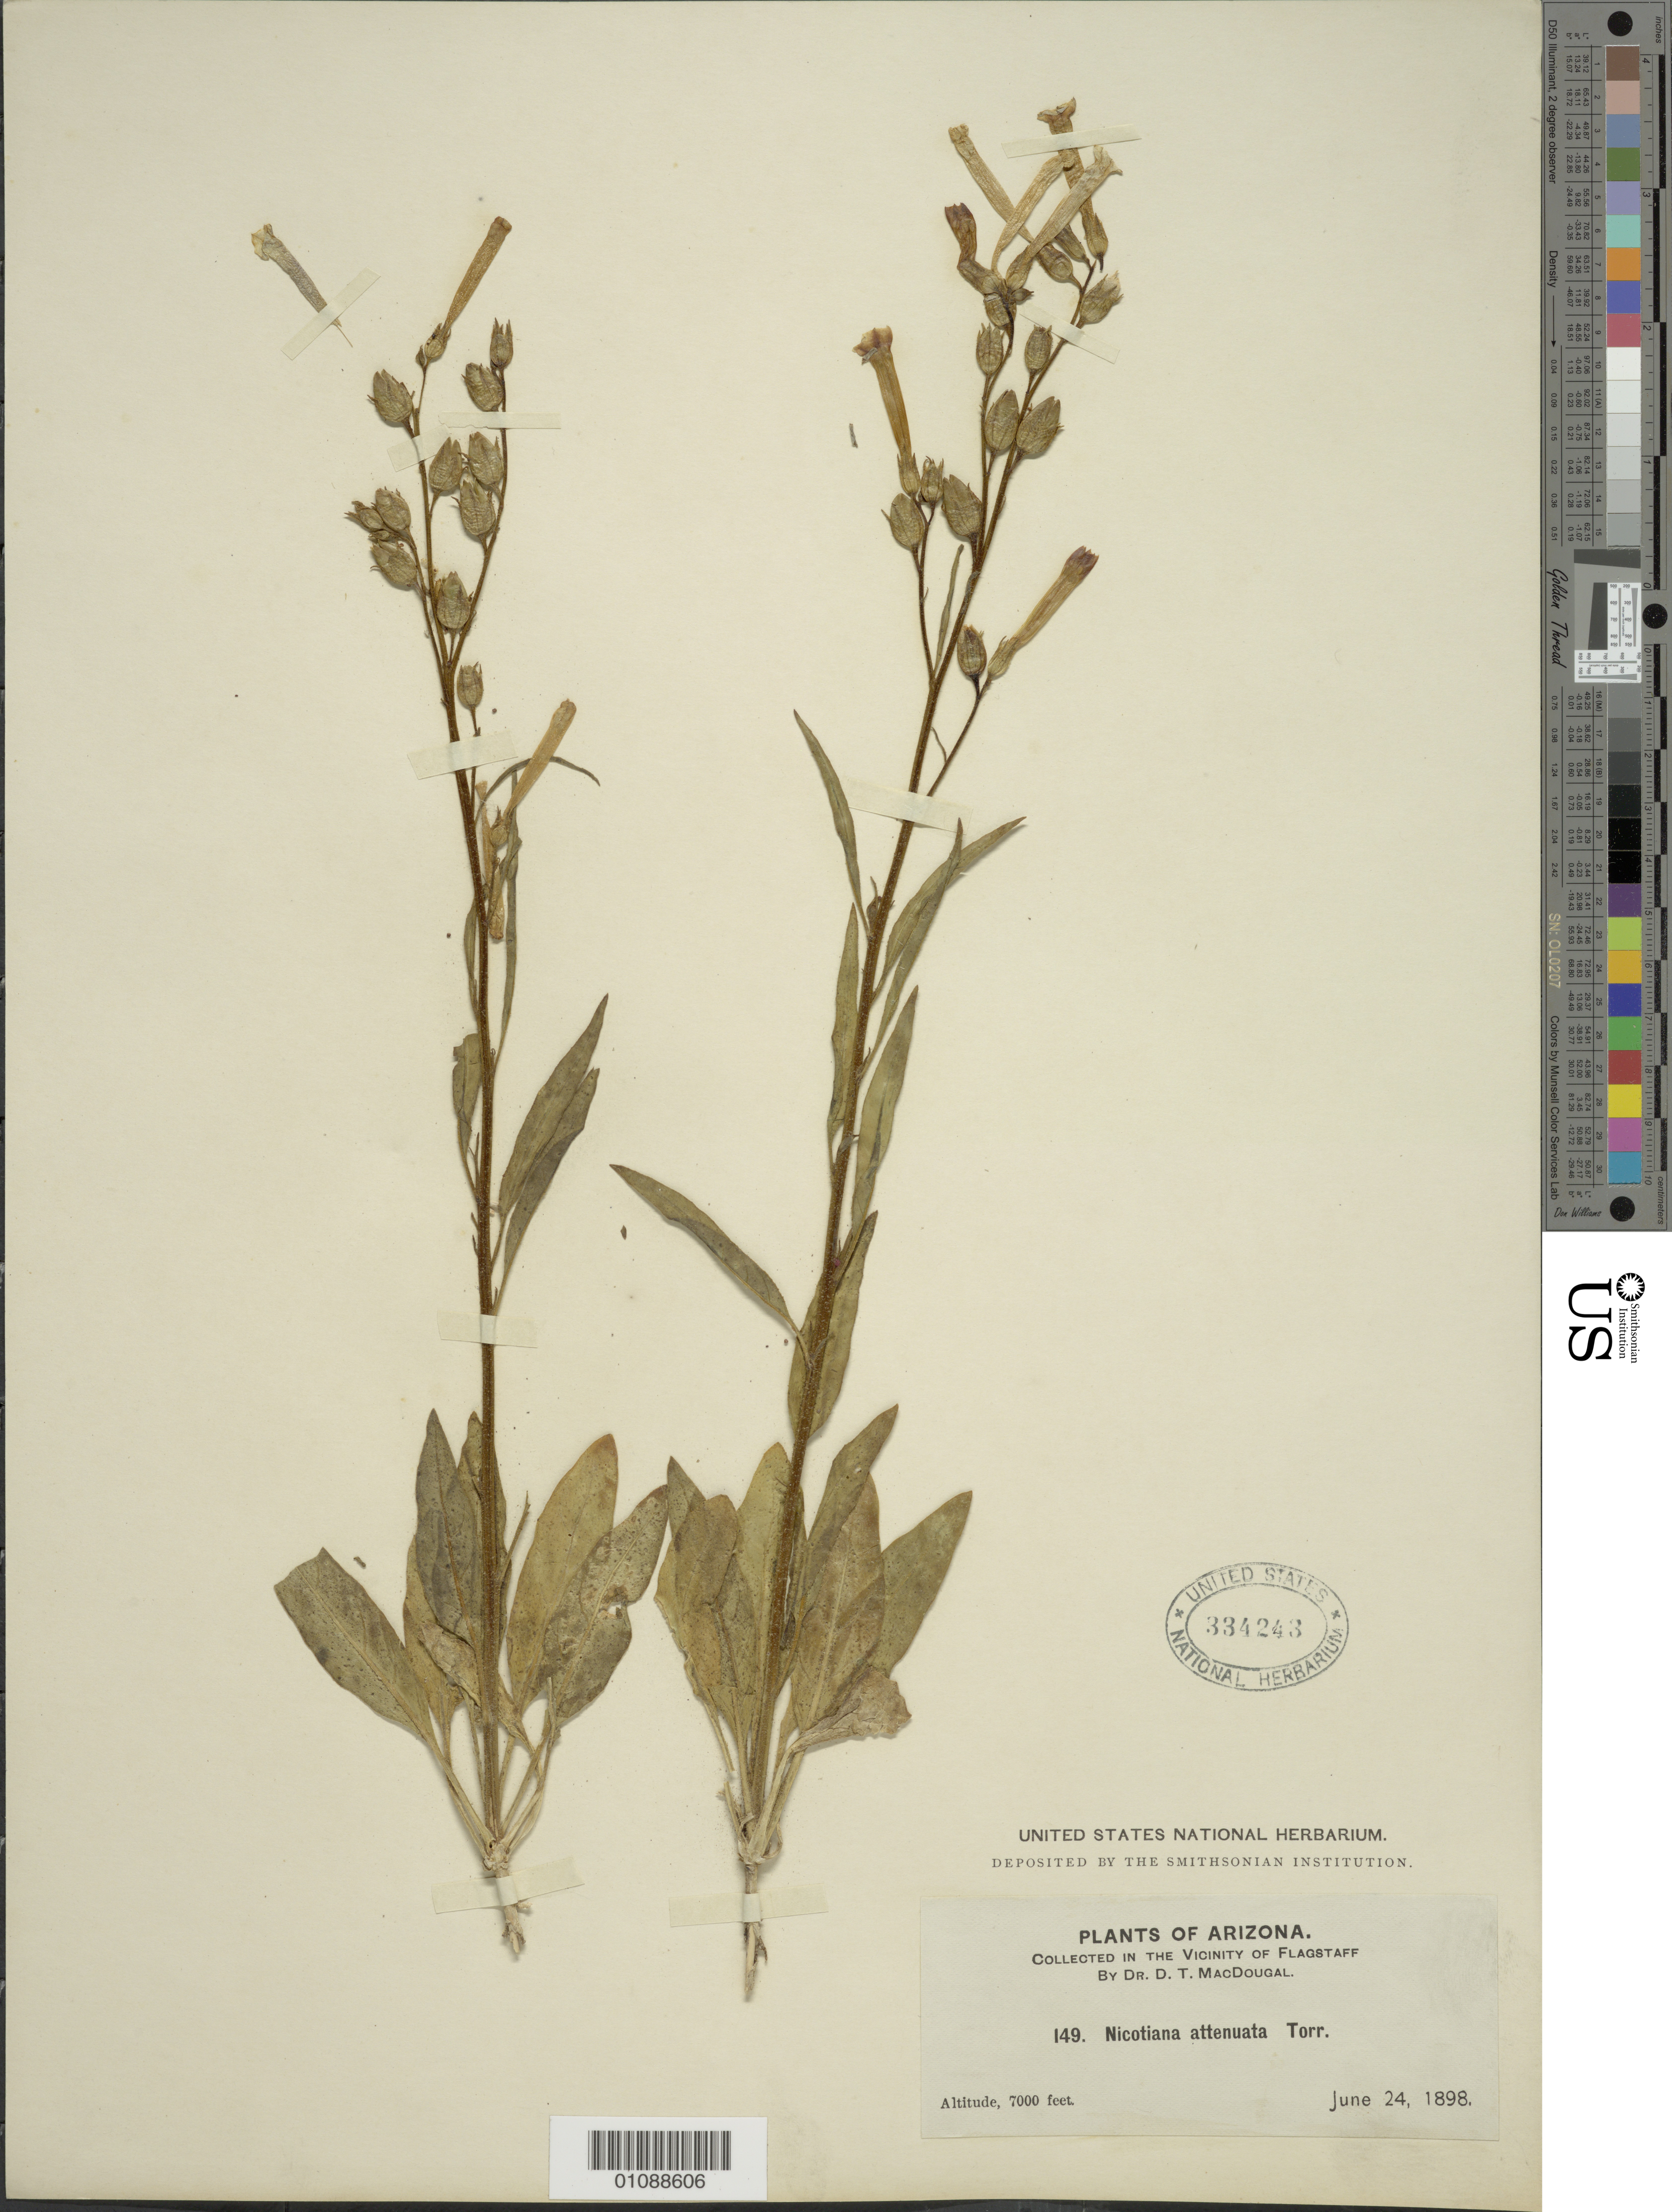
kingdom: Plantae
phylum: Tracheophyta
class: Magnoliopsida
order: Solanales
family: Solanaceae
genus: Nicotiana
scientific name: Nicotiana attenuata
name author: Torr. ex S. Watson in C. King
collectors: D. T. MacDougal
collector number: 149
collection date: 1898-06-24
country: United States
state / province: Arizona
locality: Vicinity of Flagstaff.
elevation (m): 2134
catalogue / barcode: US 334243